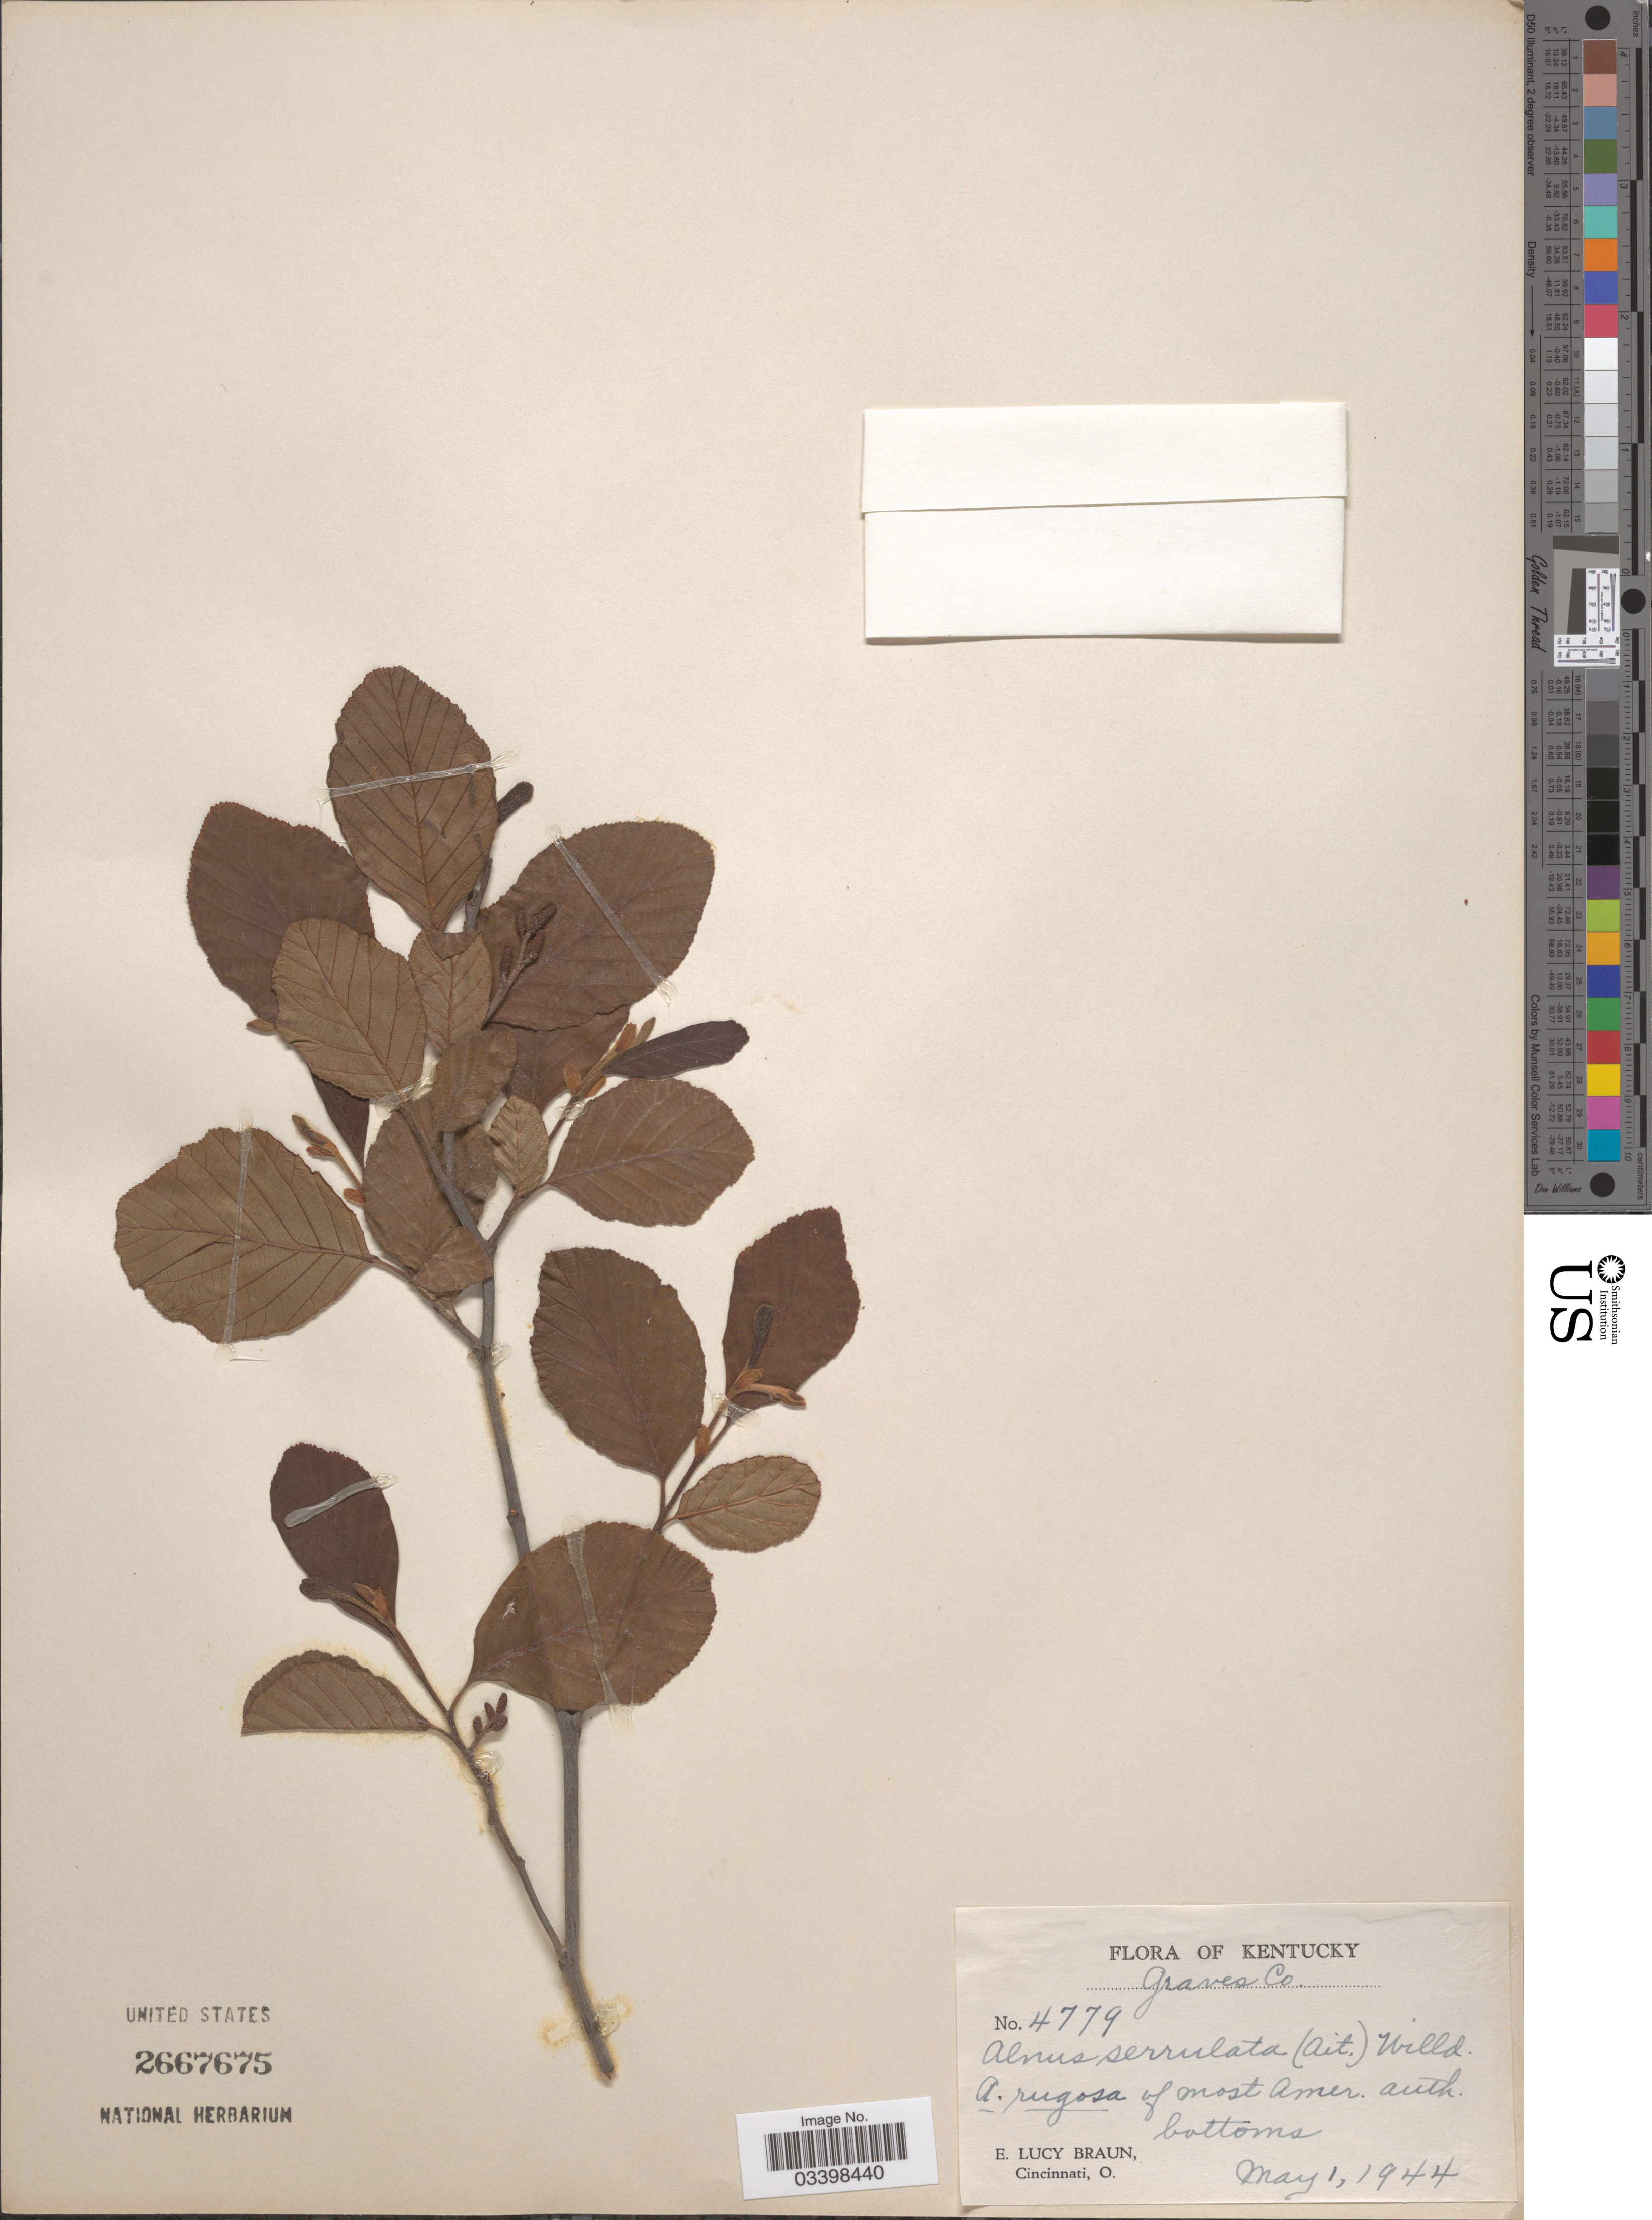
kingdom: Plantae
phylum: Tracheophyta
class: Magnoliopsida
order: Fagales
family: Betulaceae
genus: Alnus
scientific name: Alnus serrulata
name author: (Aiton) Willd.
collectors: E. L. Braun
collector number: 4779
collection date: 1944-05-01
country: United States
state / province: Kentucky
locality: Graves Co. Bottoms.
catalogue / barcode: US 2667675